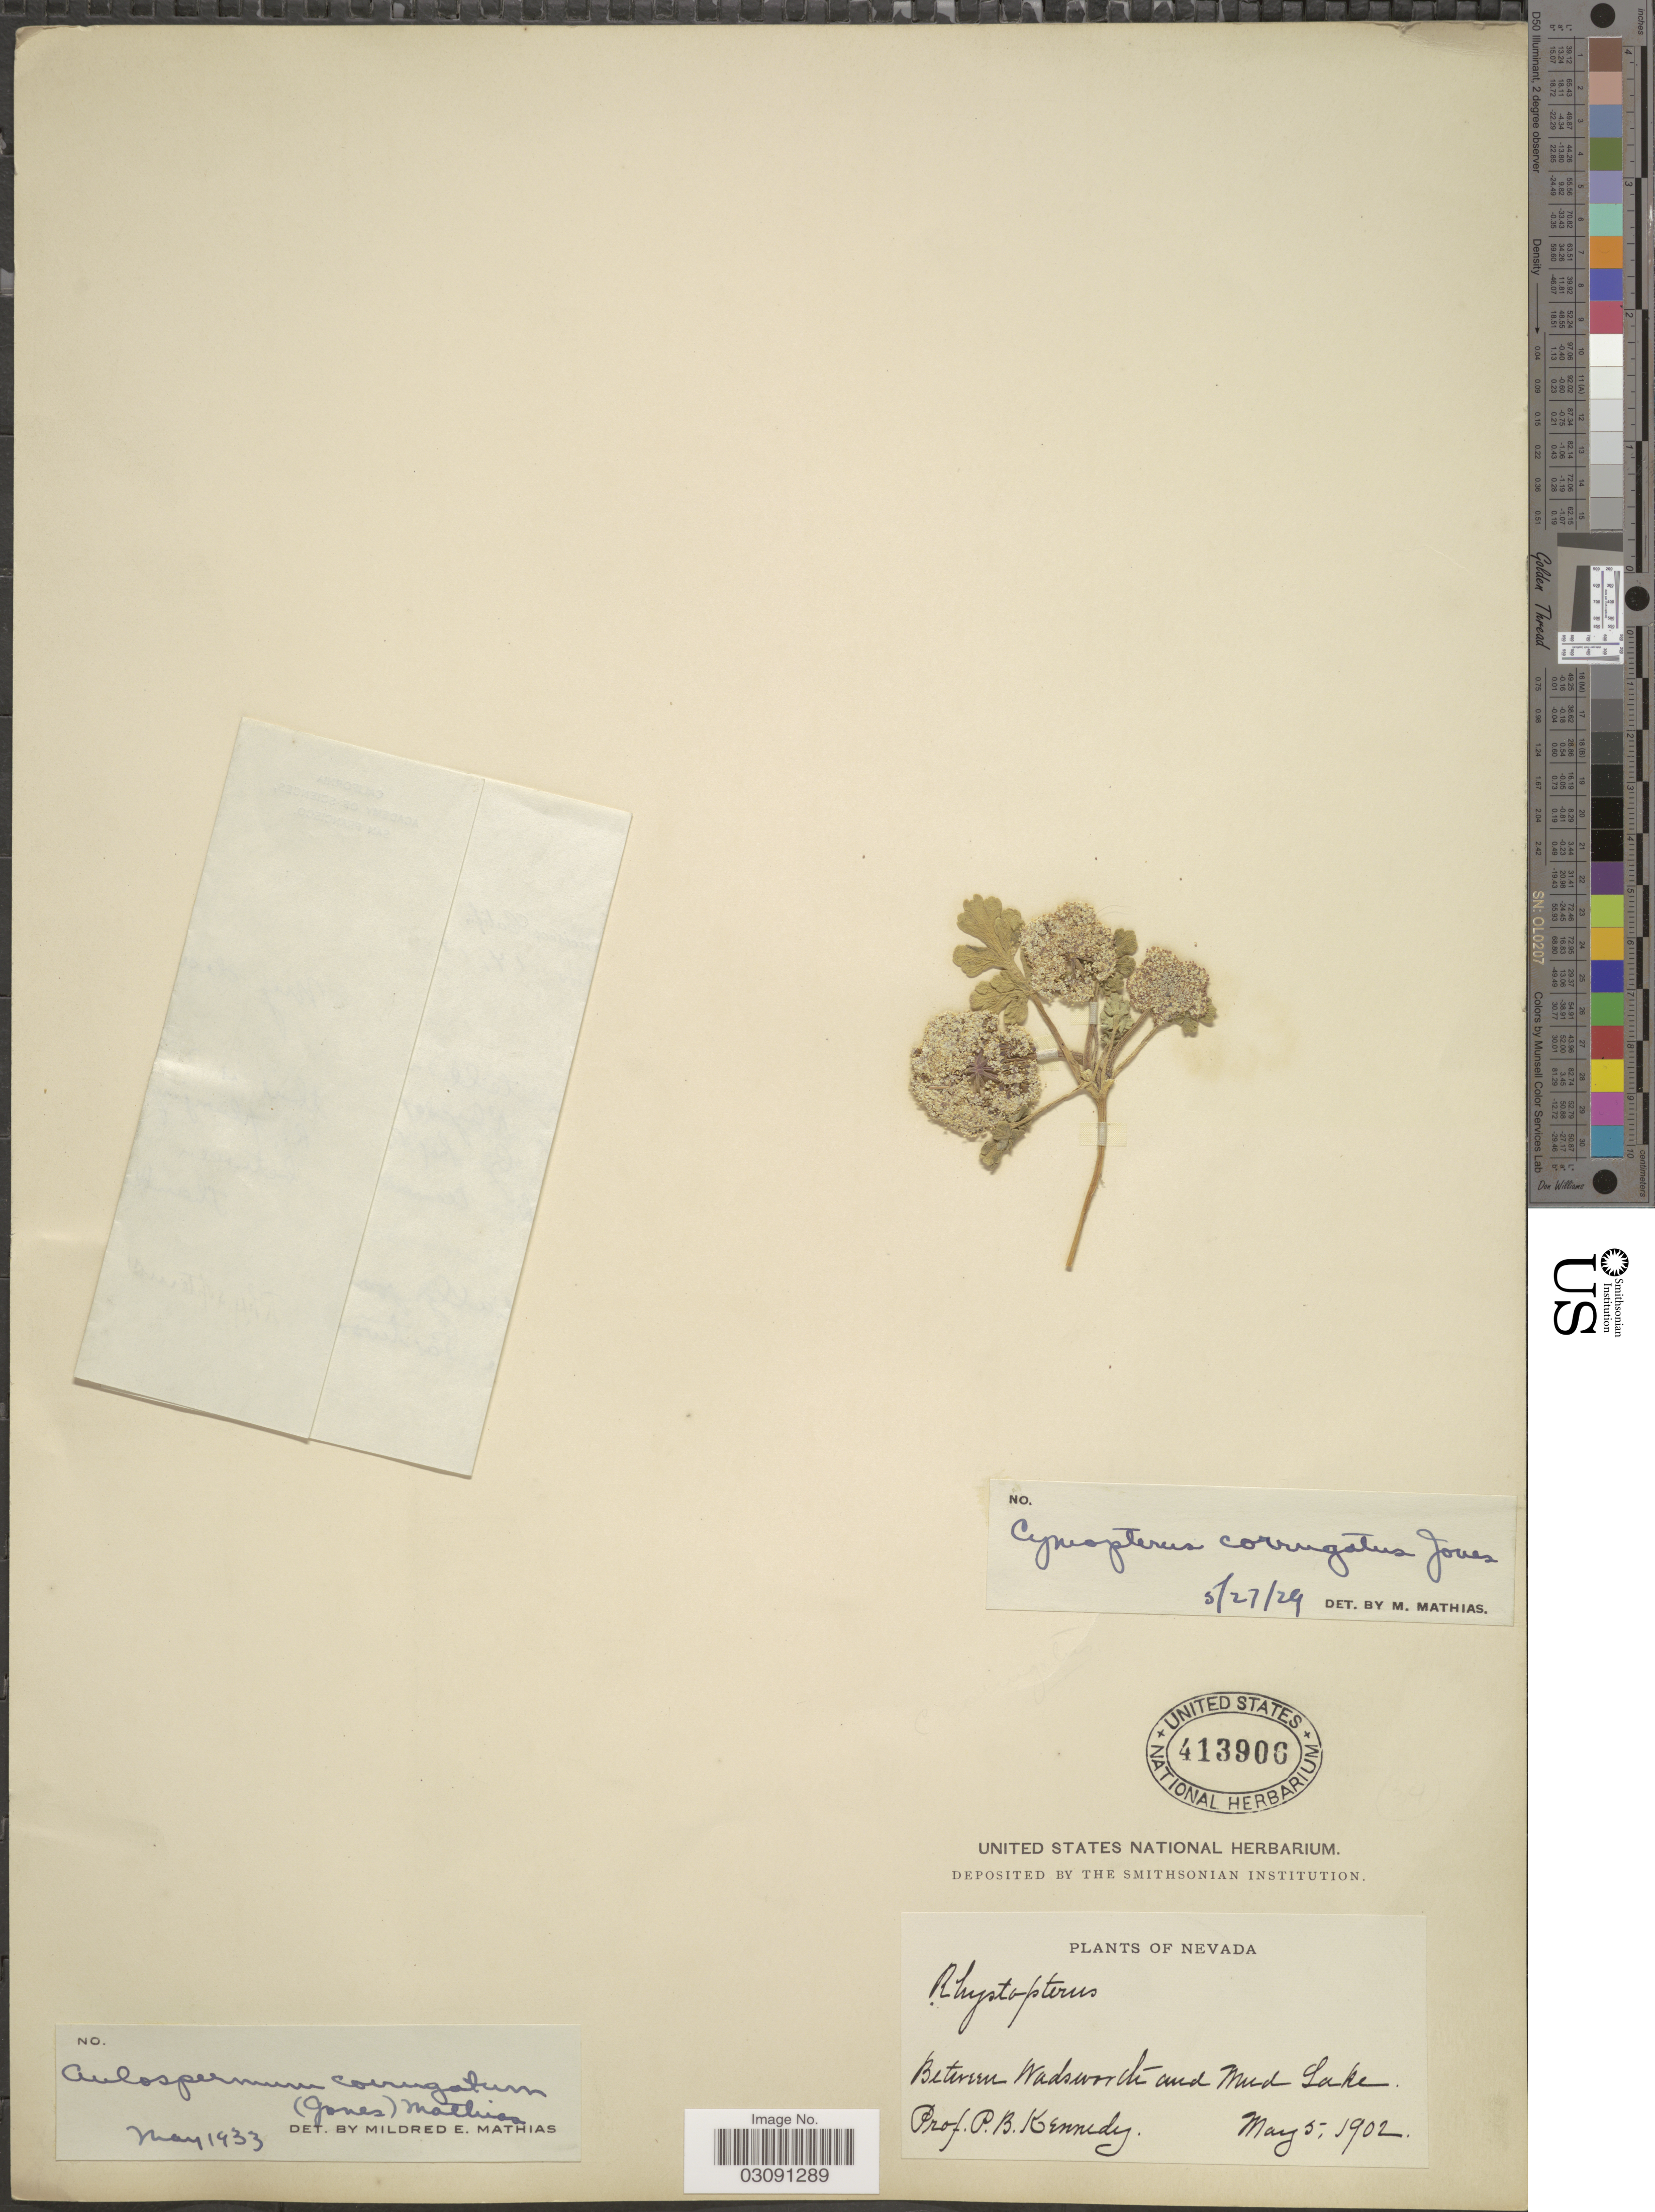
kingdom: Plantae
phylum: Tracheophyta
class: Magnoliopsida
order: Apiales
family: Apiaceae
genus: Cymopterus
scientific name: Cymopterus corrugatus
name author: M.E. Jones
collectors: P. B. Kennedy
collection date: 1902-05-05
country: United States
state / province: Nevada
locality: Between Wadsworth and Mud Lake.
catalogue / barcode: US 413906